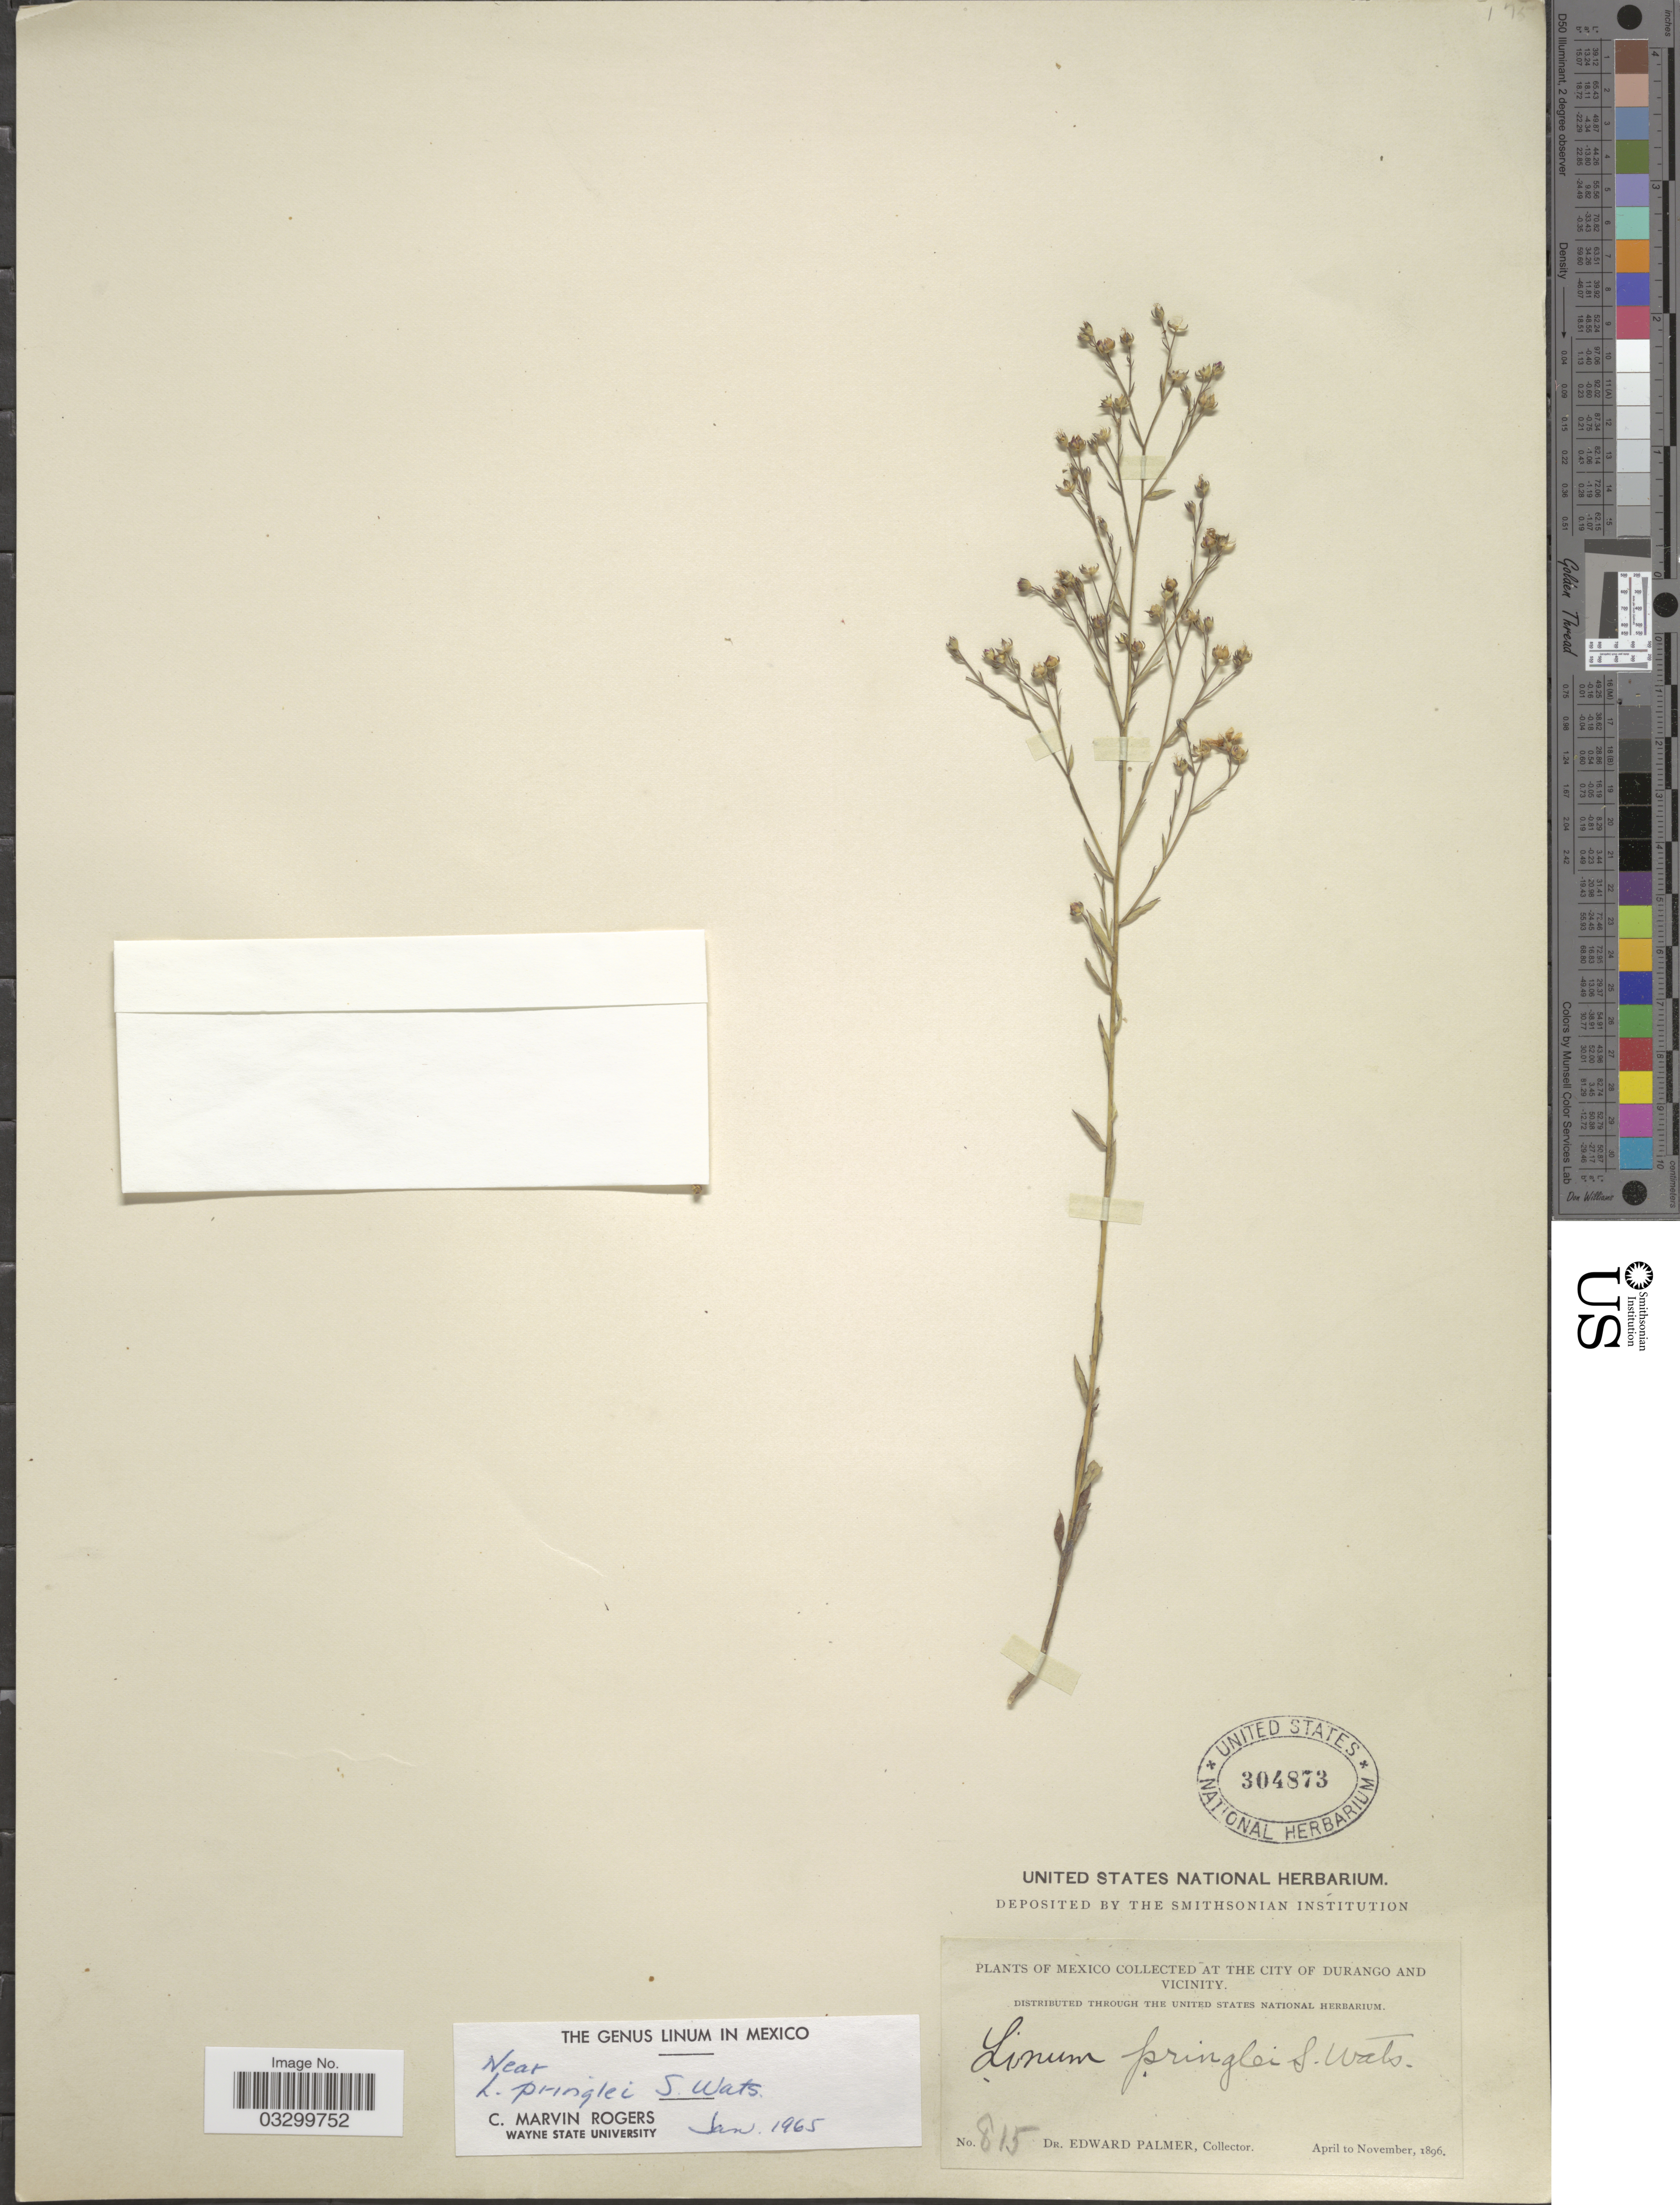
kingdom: Plantae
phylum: Tracheophyta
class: Magnoliopsida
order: Malpighiales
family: Linaceae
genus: Linum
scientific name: Linum pringlei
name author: S. Watson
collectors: E. Palmer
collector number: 815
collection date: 1896-04/1896-11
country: Mexico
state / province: Durango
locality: At the City of Durango and vicinity.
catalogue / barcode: US 304873